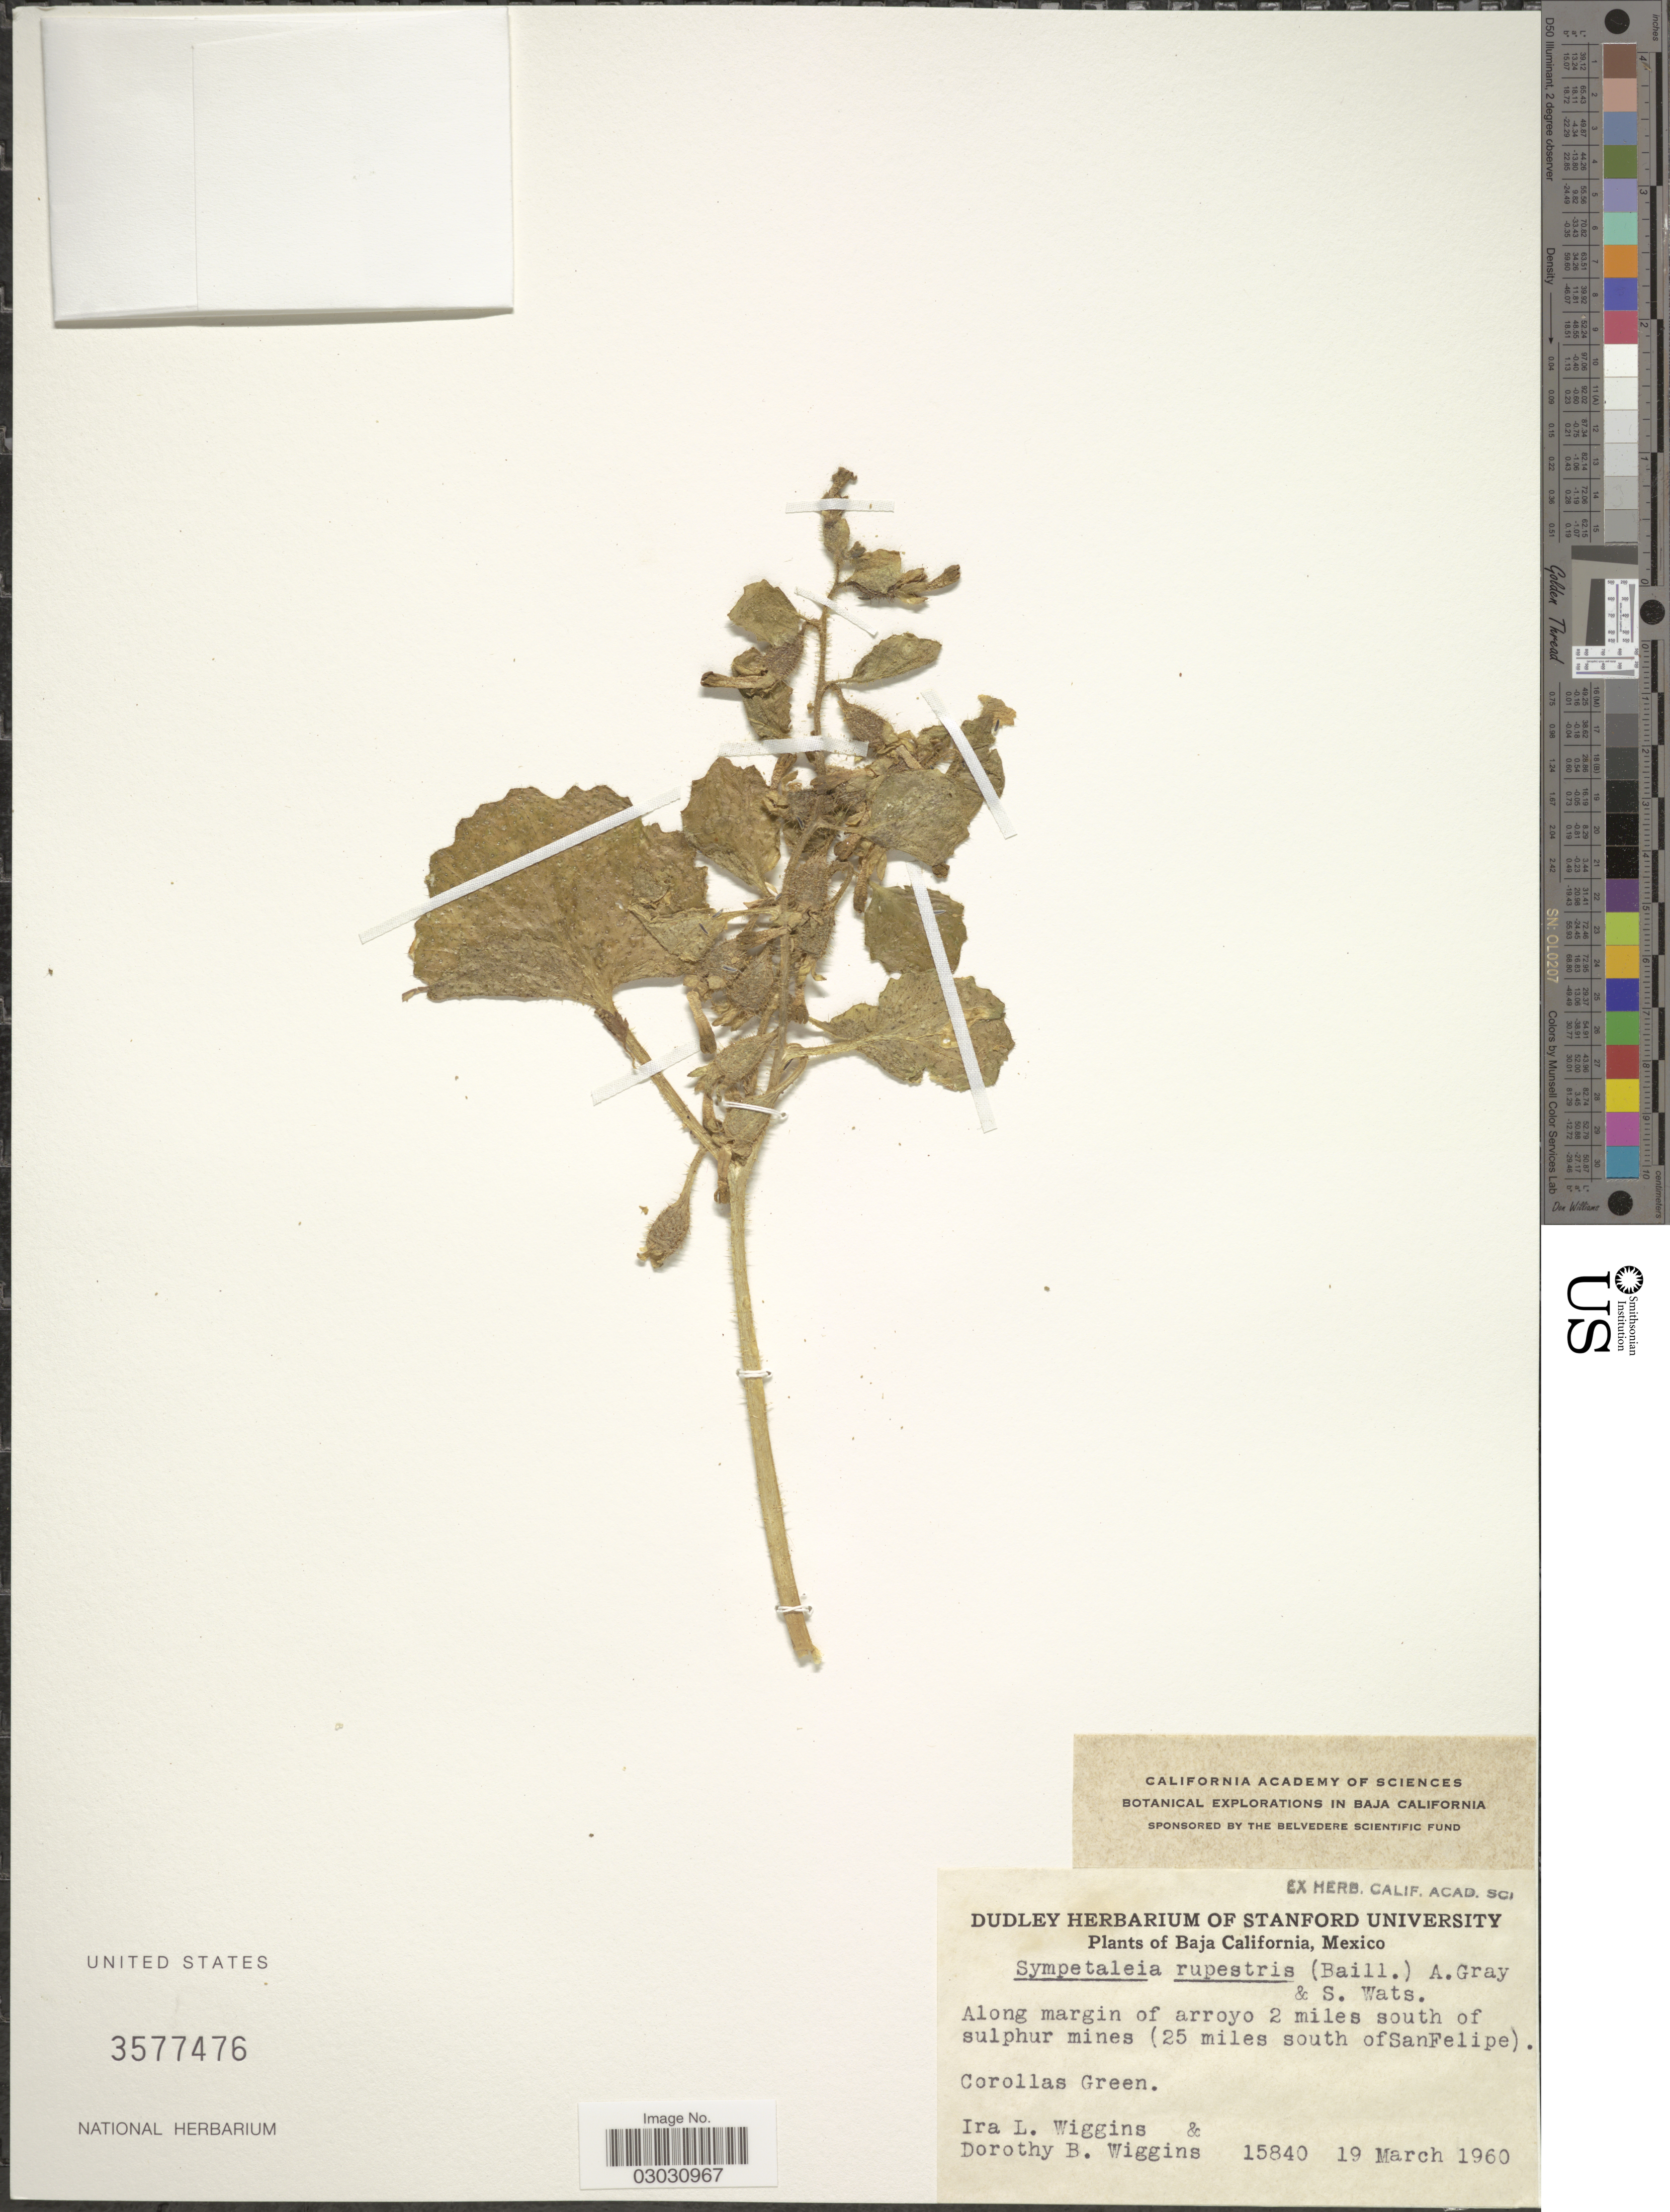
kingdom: Plantae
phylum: Tracheophyta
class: Magnoliopsida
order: Cornales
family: Loasaceae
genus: Eucnide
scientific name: Eucnide rupestris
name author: (Baill.) H.J. Thomps. & W.R. Ernst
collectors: I. L. Wiggins & D. B. Wiggins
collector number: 15840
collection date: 1960-03-19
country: Mexico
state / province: Baja California Norte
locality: Along margin of arroyo 2 miles south of sulphur mines (25 miles south of San Felipe).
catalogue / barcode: US 3577476